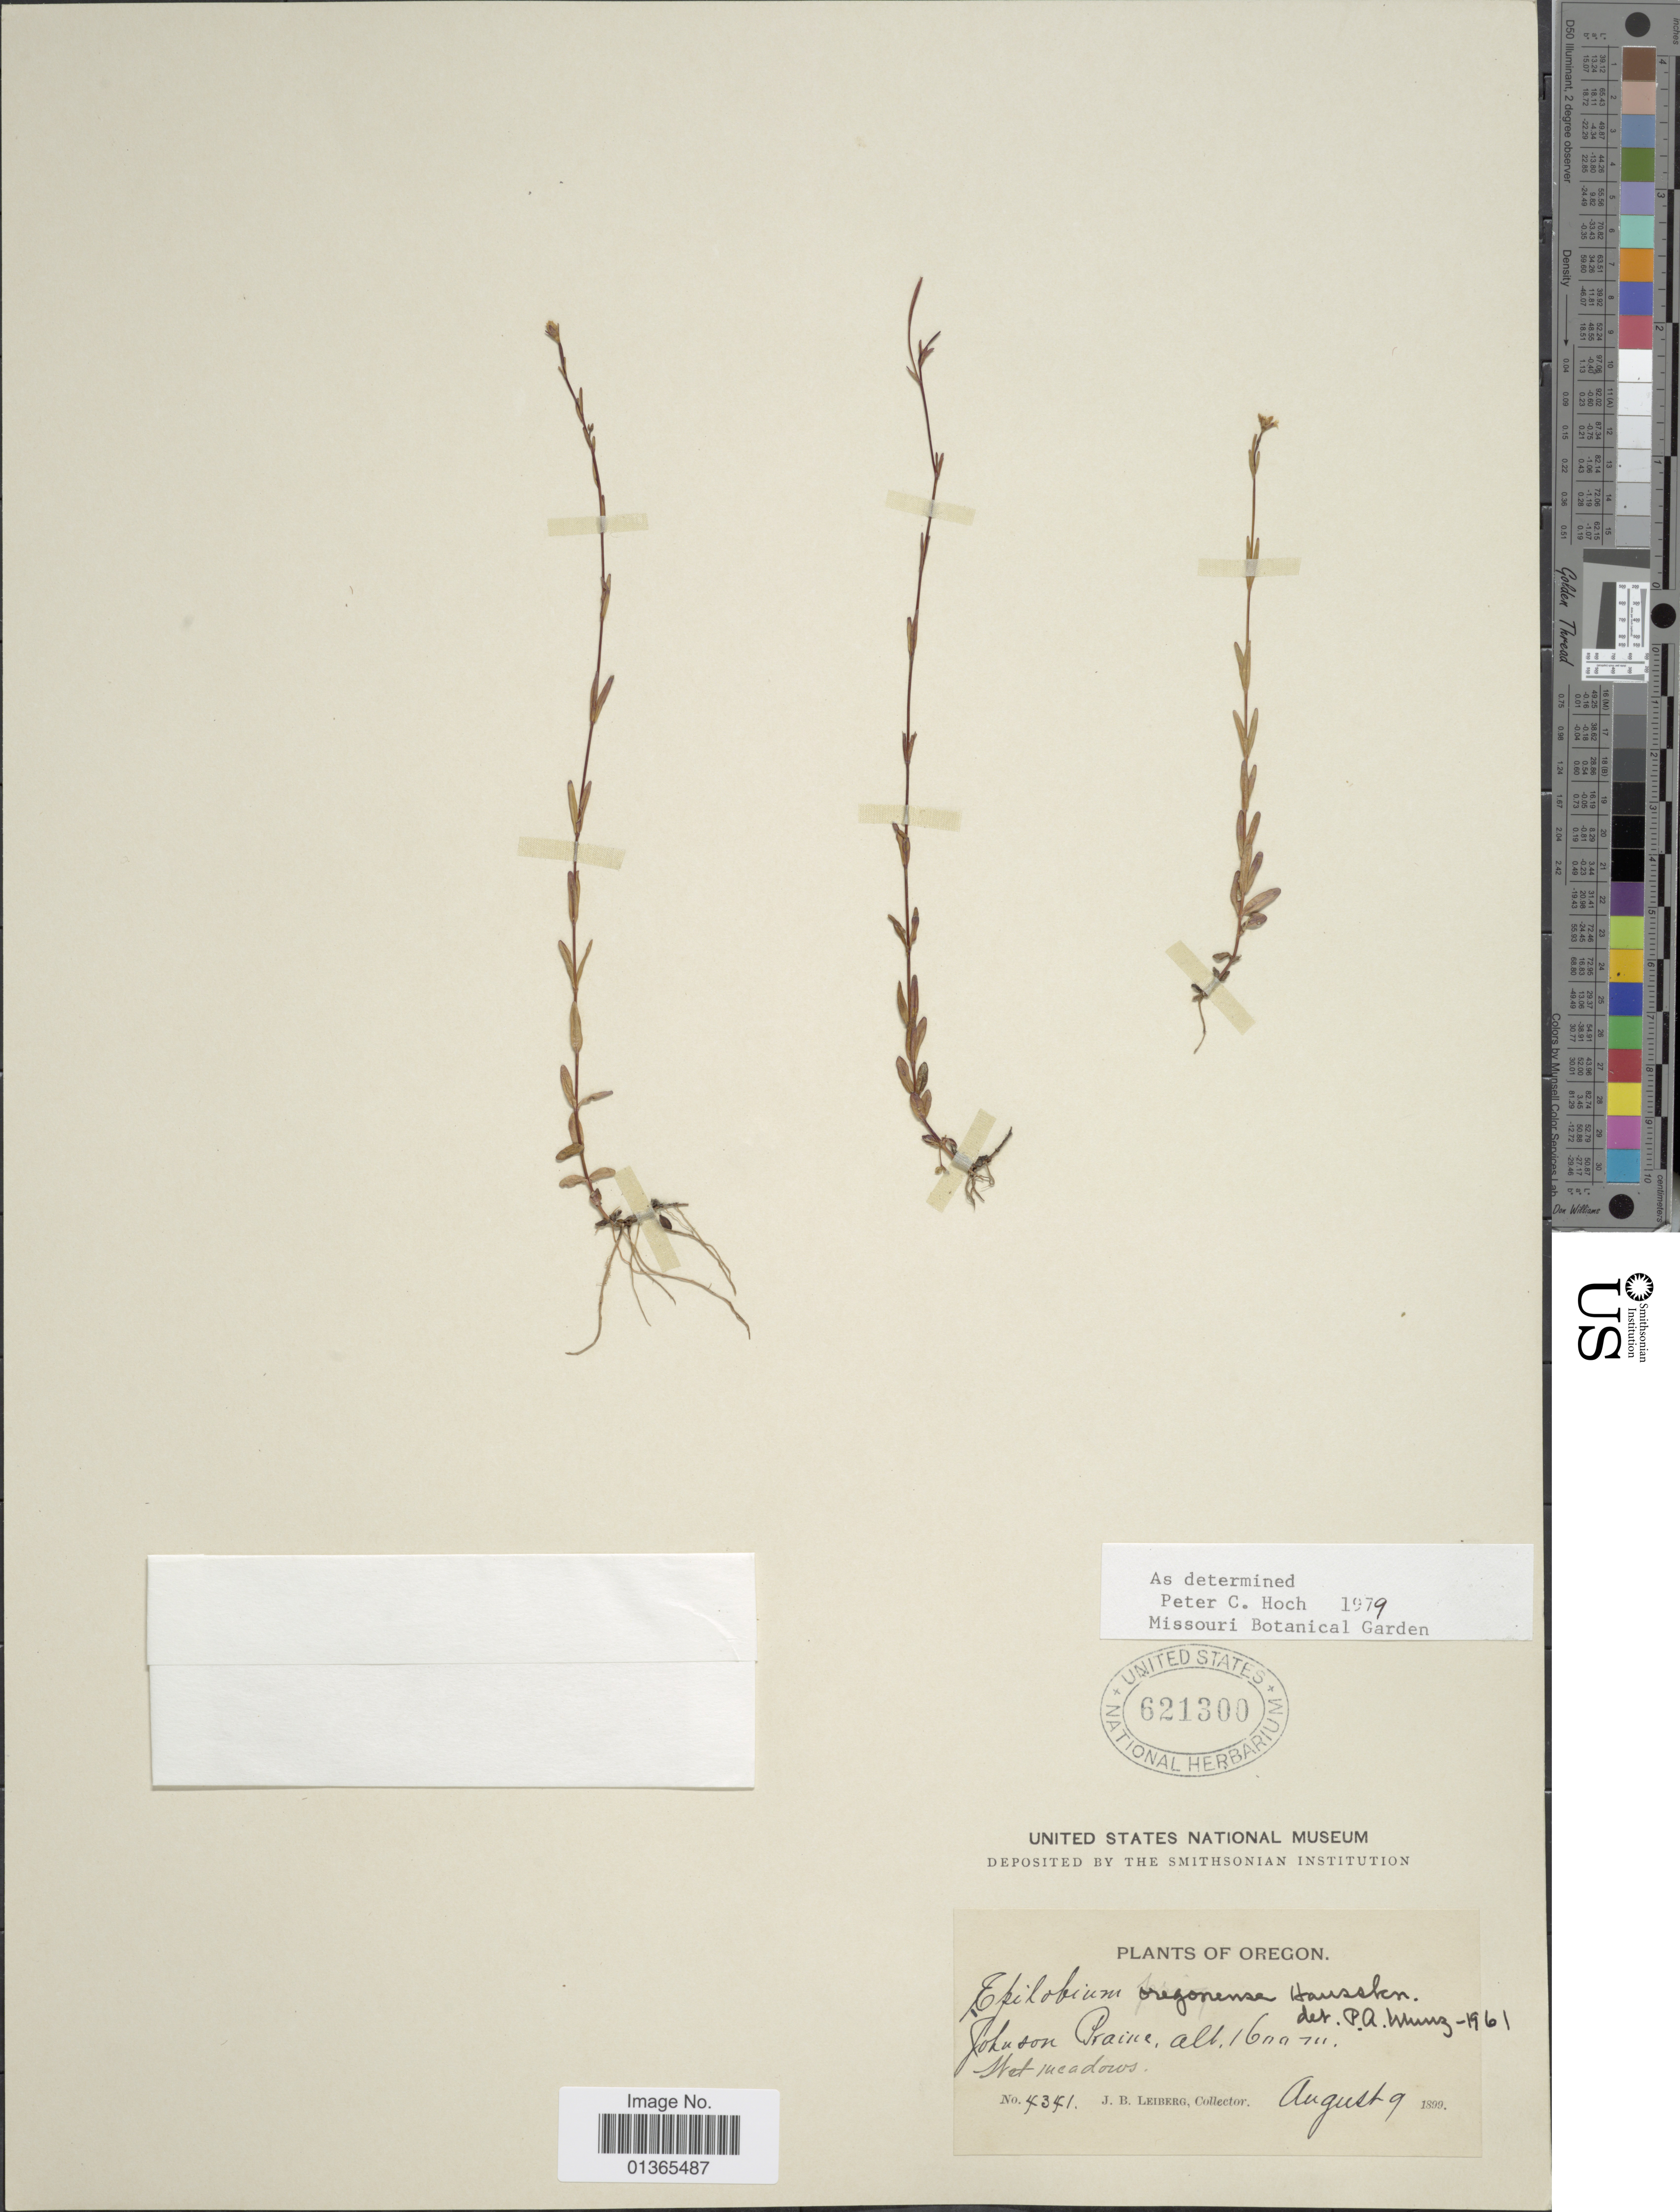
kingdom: Plantae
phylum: Tracheophyta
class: Magnoliopsida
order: Myrtales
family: Onagraceae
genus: Epilobium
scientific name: Epilobium oregonense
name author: Hausskn.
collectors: J. B. Leiberg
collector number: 4341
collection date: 1899-08-09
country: United States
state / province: Oregon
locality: Johnson Prairie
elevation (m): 1600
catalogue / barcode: US 621300